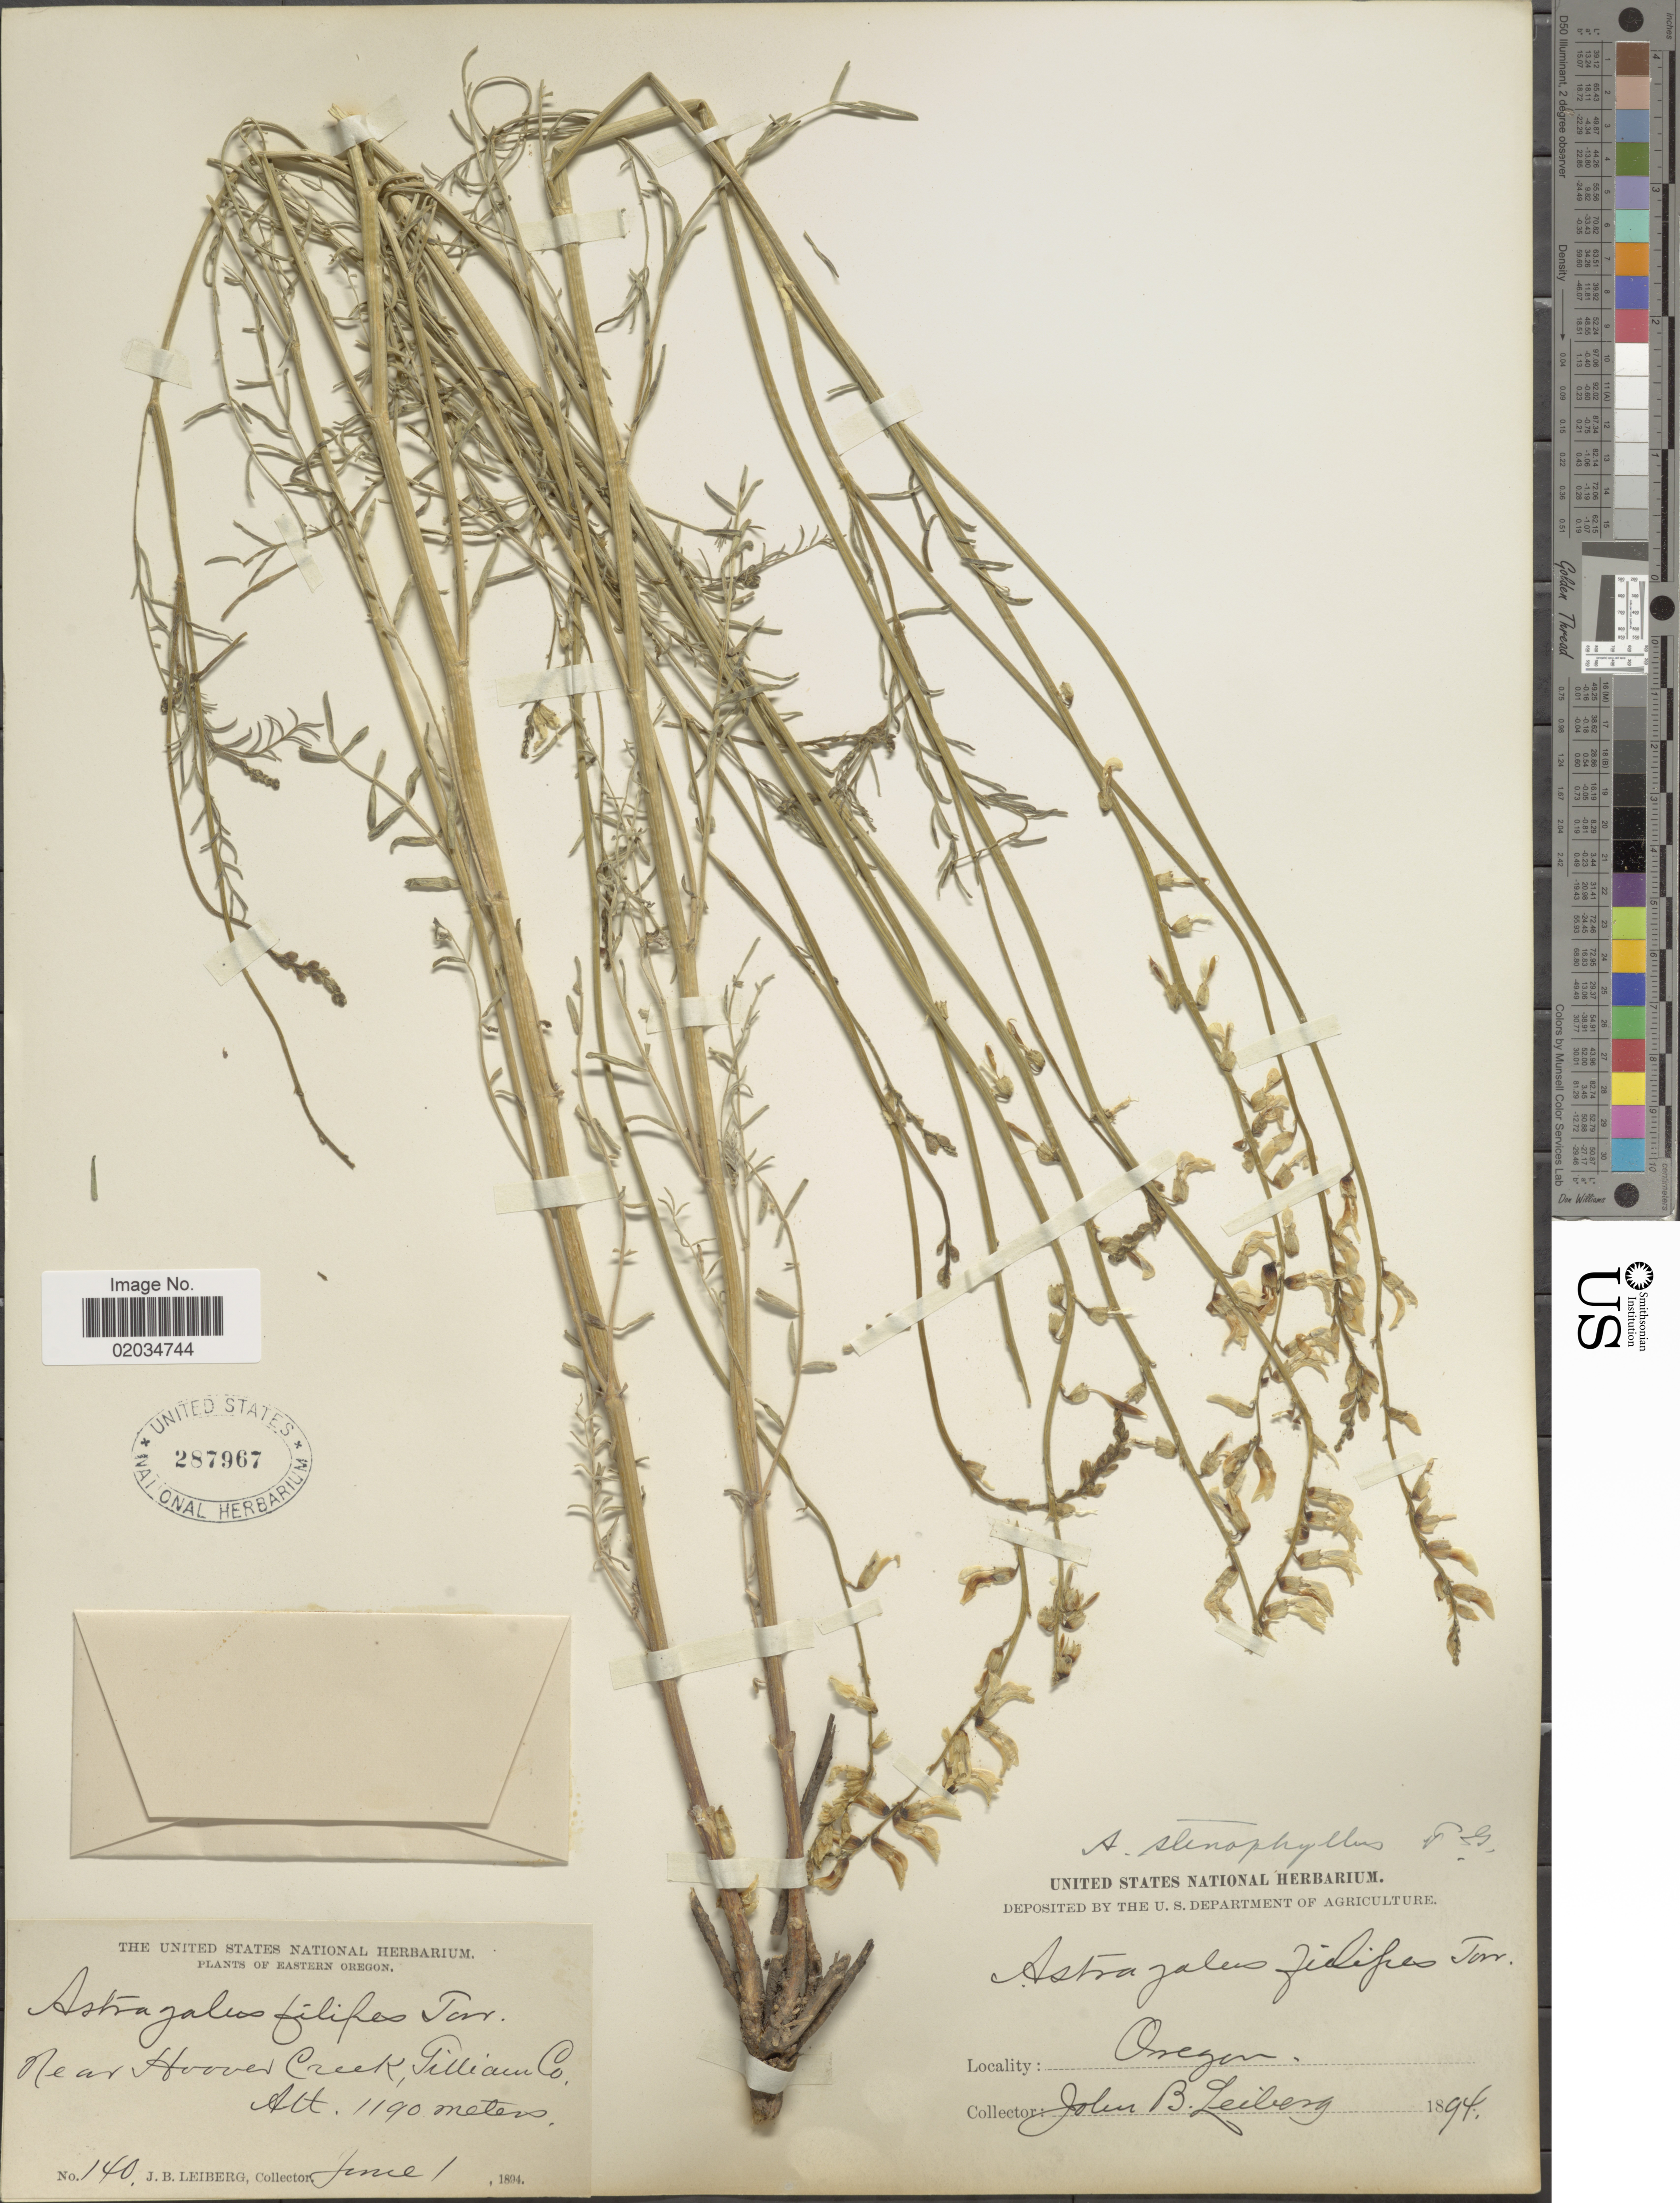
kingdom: Plantae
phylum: Tracheophyta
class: Magnoliopsida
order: Fabales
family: Fabaceae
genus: Astragalus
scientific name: Astragalus stenophyllus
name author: Torr. & A. Gray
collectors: J. Leiberg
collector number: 140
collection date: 1894-06-01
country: United States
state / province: Oregon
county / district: Gilliam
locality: Eastern Oregon. Near Hoover Creek, Gilliam Co.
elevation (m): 1190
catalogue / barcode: US 287967